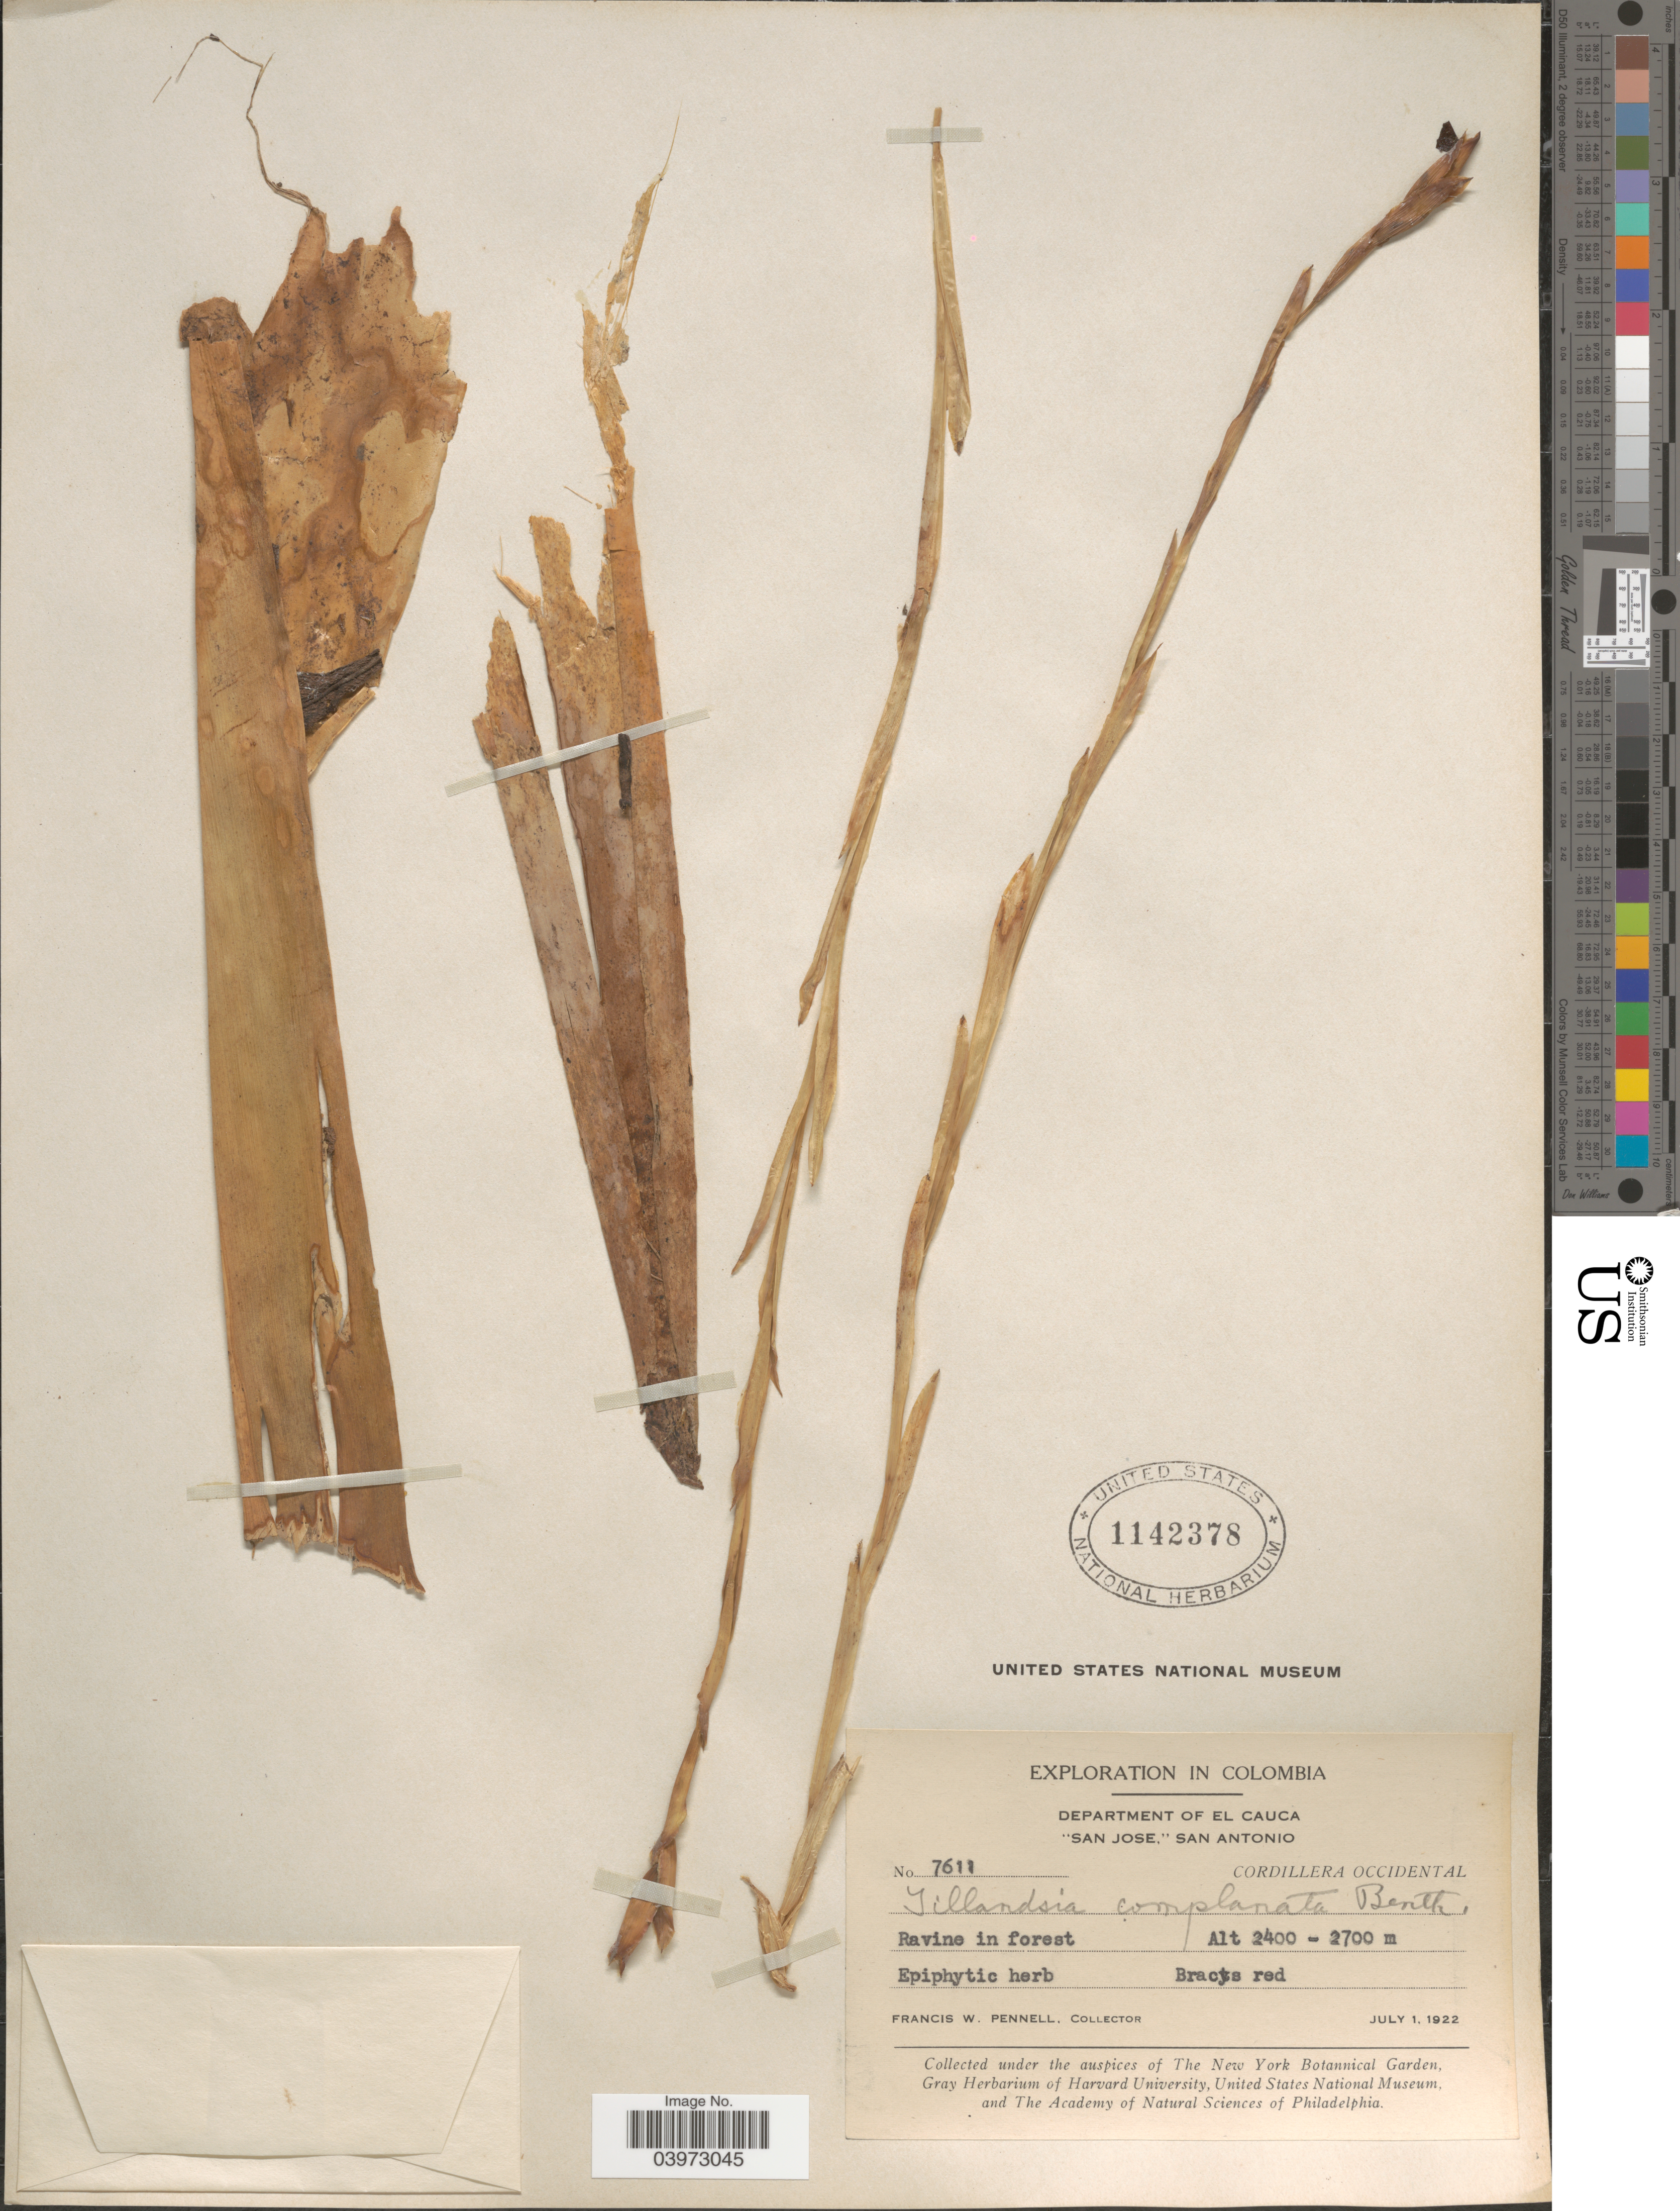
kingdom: Plantae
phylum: Tracheophyta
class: Liliopsida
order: Poales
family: Bromeliaceae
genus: Tillandsia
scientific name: Tillandsia complanata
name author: Benth.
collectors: F. W. Pennell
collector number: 7611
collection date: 1922-07-01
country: Colombia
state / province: Cauca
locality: Exploration in Colombia. Department of El Cauca. "San Jose," San Antonio. Cordillera Occidental. Ravine in forest.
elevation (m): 2400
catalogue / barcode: US 1142378